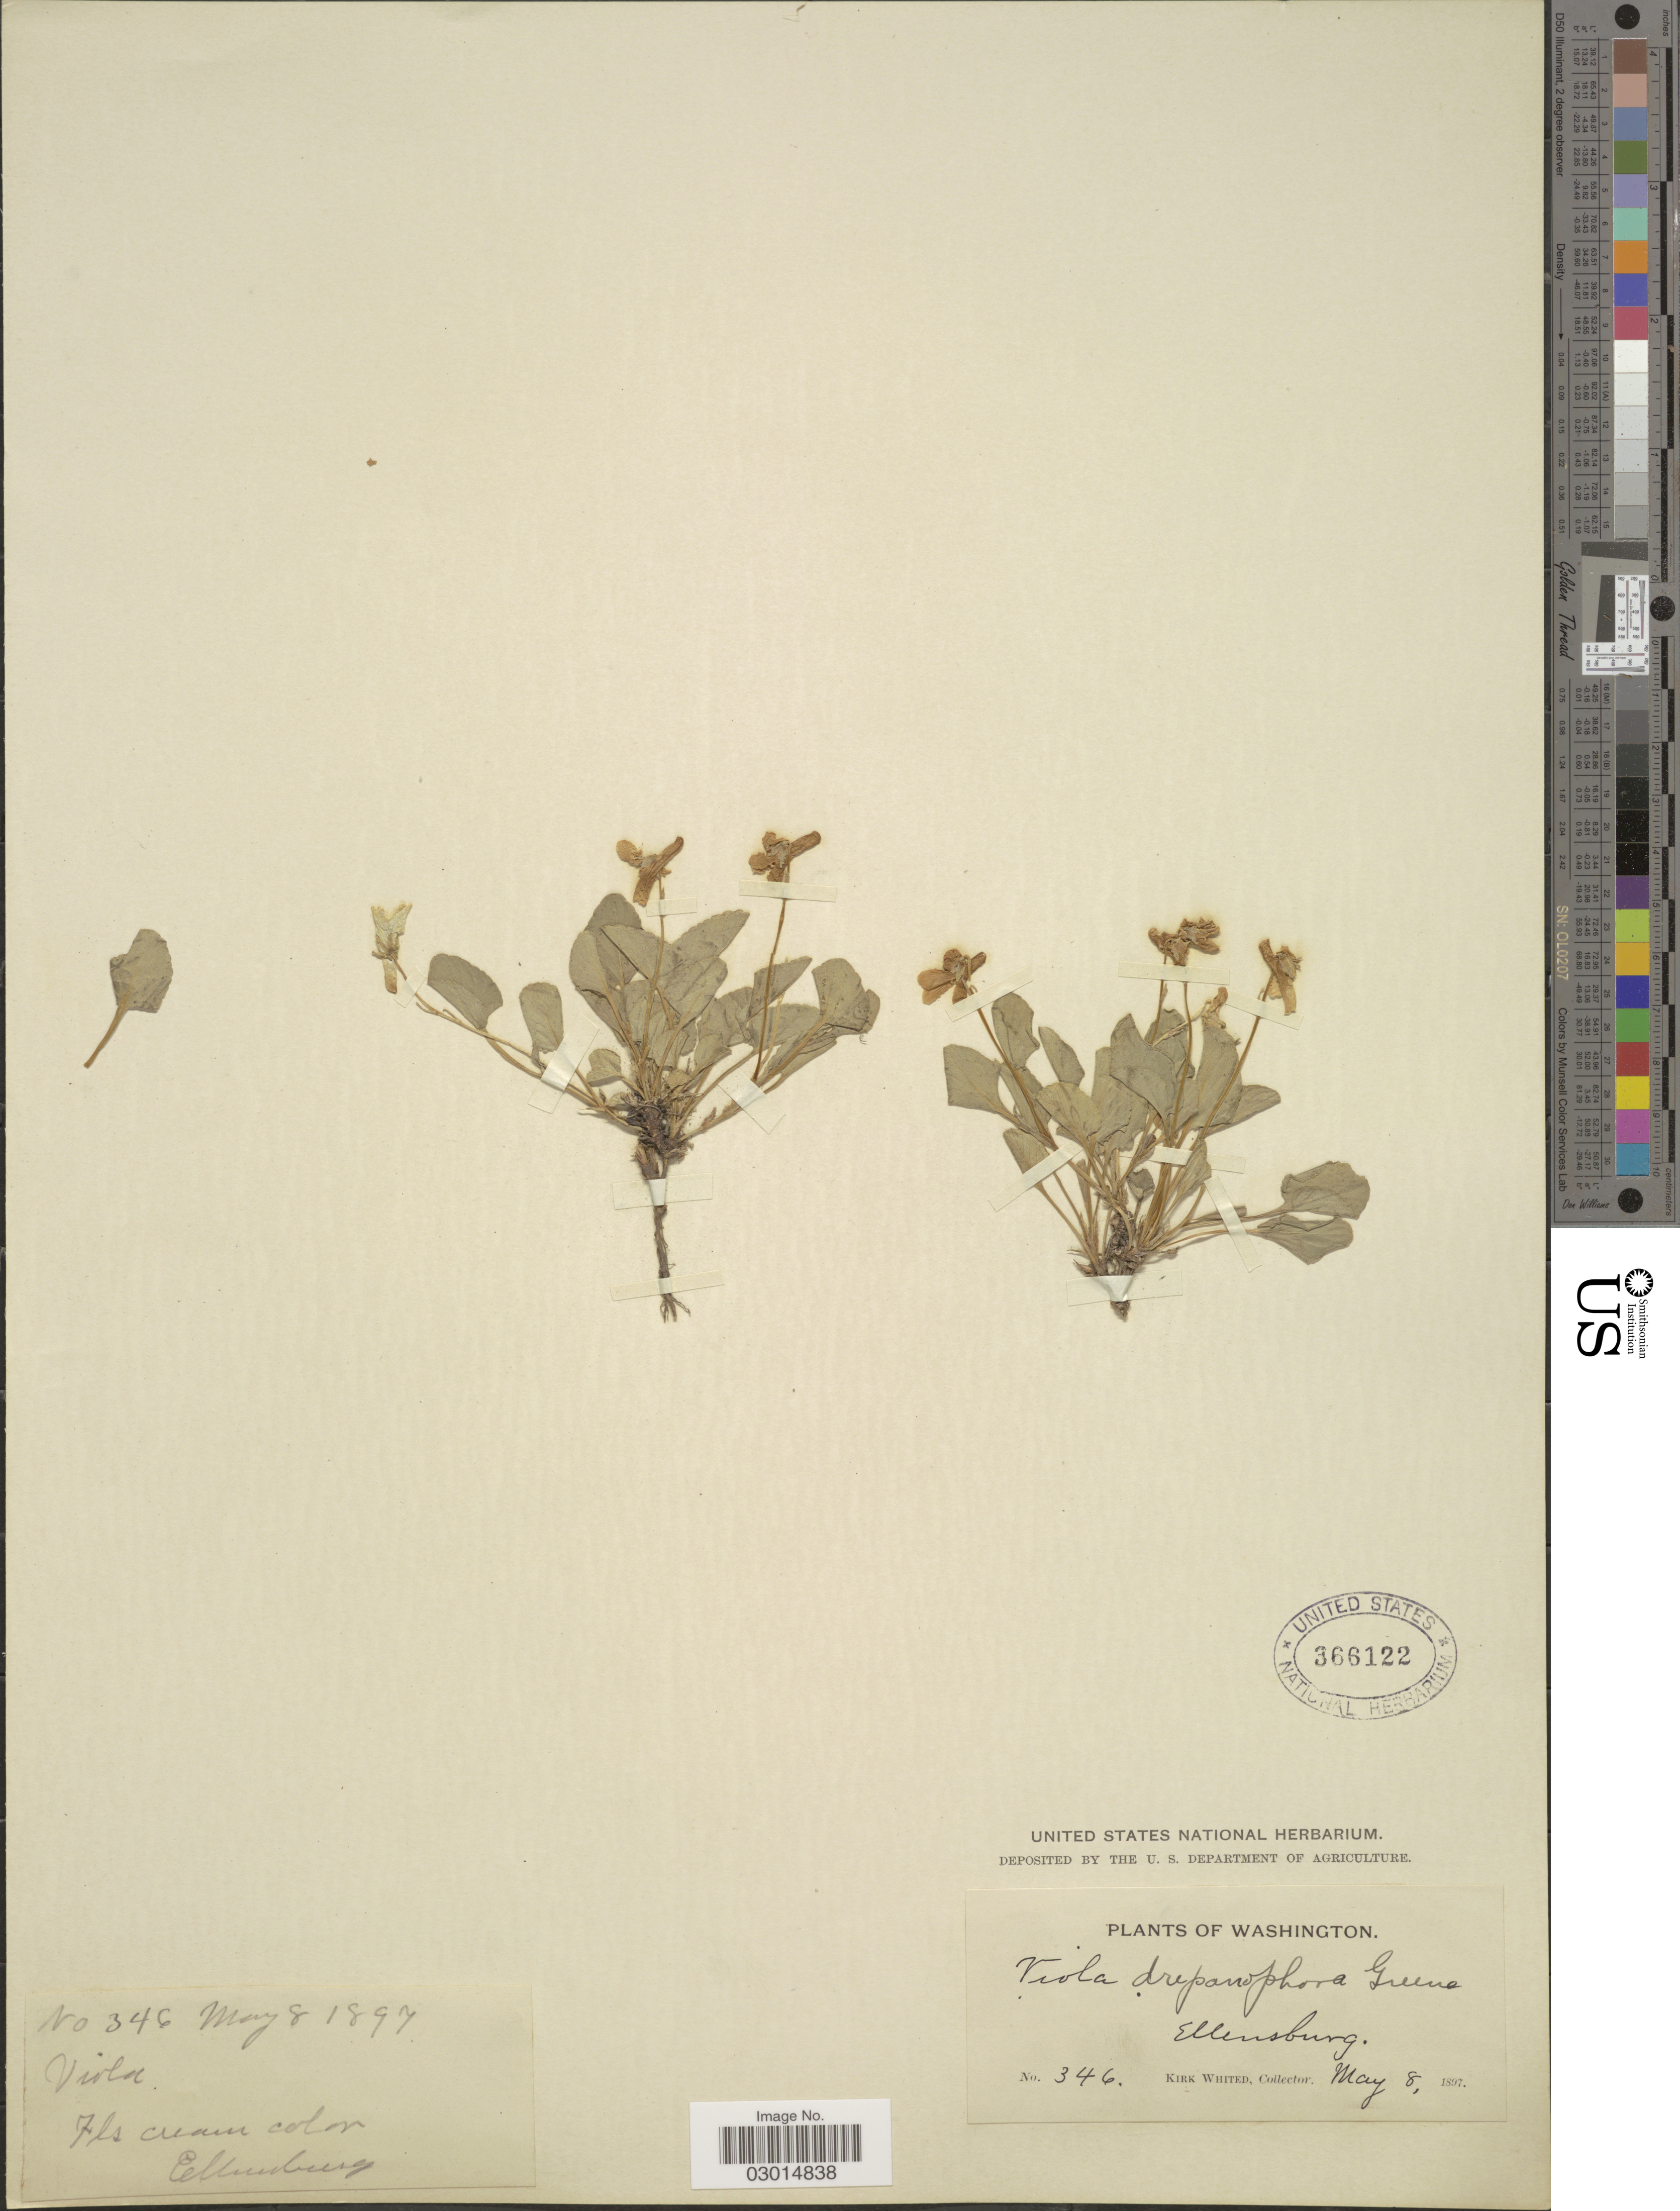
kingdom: Plantae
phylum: Tracheophyta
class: Magnoliopsida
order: Malpighiales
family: Violaceae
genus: Viola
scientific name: Viola drepanophora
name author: Greene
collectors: K. Whited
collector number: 346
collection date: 1897-05-08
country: United States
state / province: Washington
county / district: Kittitas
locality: Ellensburg.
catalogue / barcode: US 366122